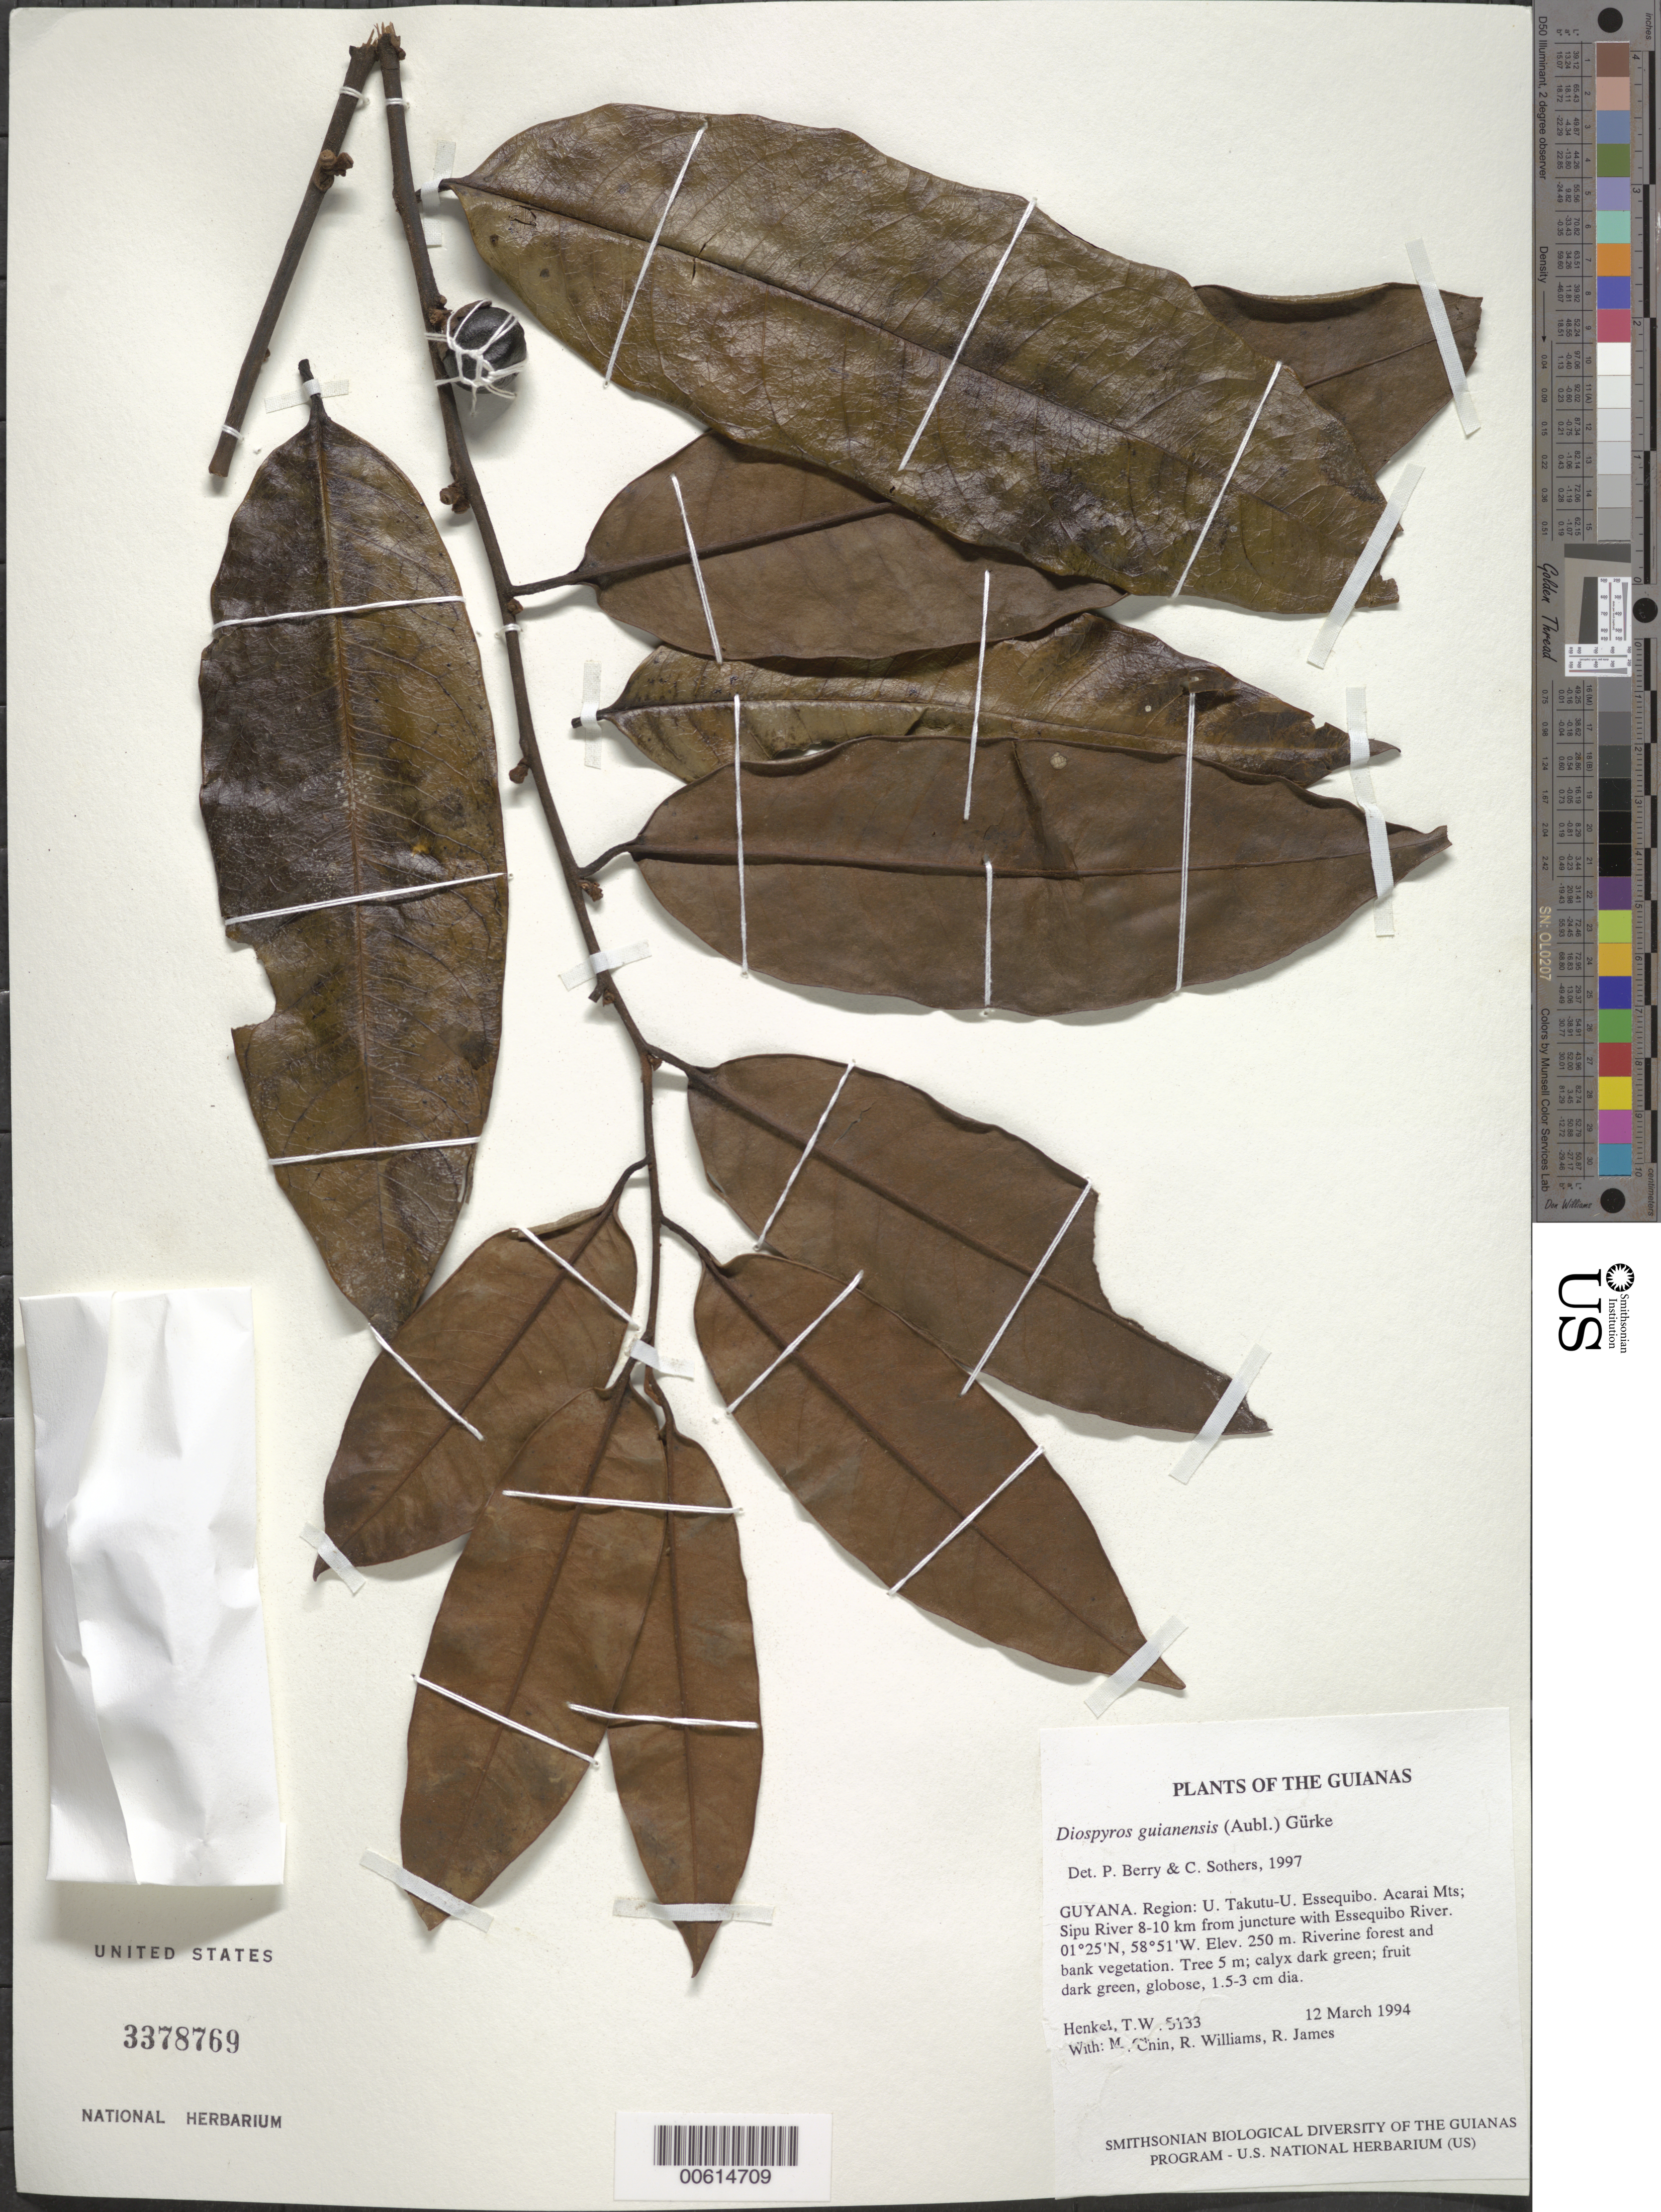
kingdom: Plantae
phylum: Tracheophyta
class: Magnoliopsida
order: Ericales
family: Ebenaceae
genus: Diospyros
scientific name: Diospyros guianensis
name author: (Aubl.) Gürke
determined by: Berry, P. E.; Sothers, C. A.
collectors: T. Henkel, M. Chin, R. Williams & R. James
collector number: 5133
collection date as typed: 12 March 1994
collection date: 1994-03-12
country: Guyana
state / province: U. Takutu-U. Essequibo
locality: Acarai Mts; Sipu River 8-10 km from juncture with Essequibo River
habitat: Riverine forest and bank vegetation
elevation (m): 250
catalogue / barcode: US 3378769